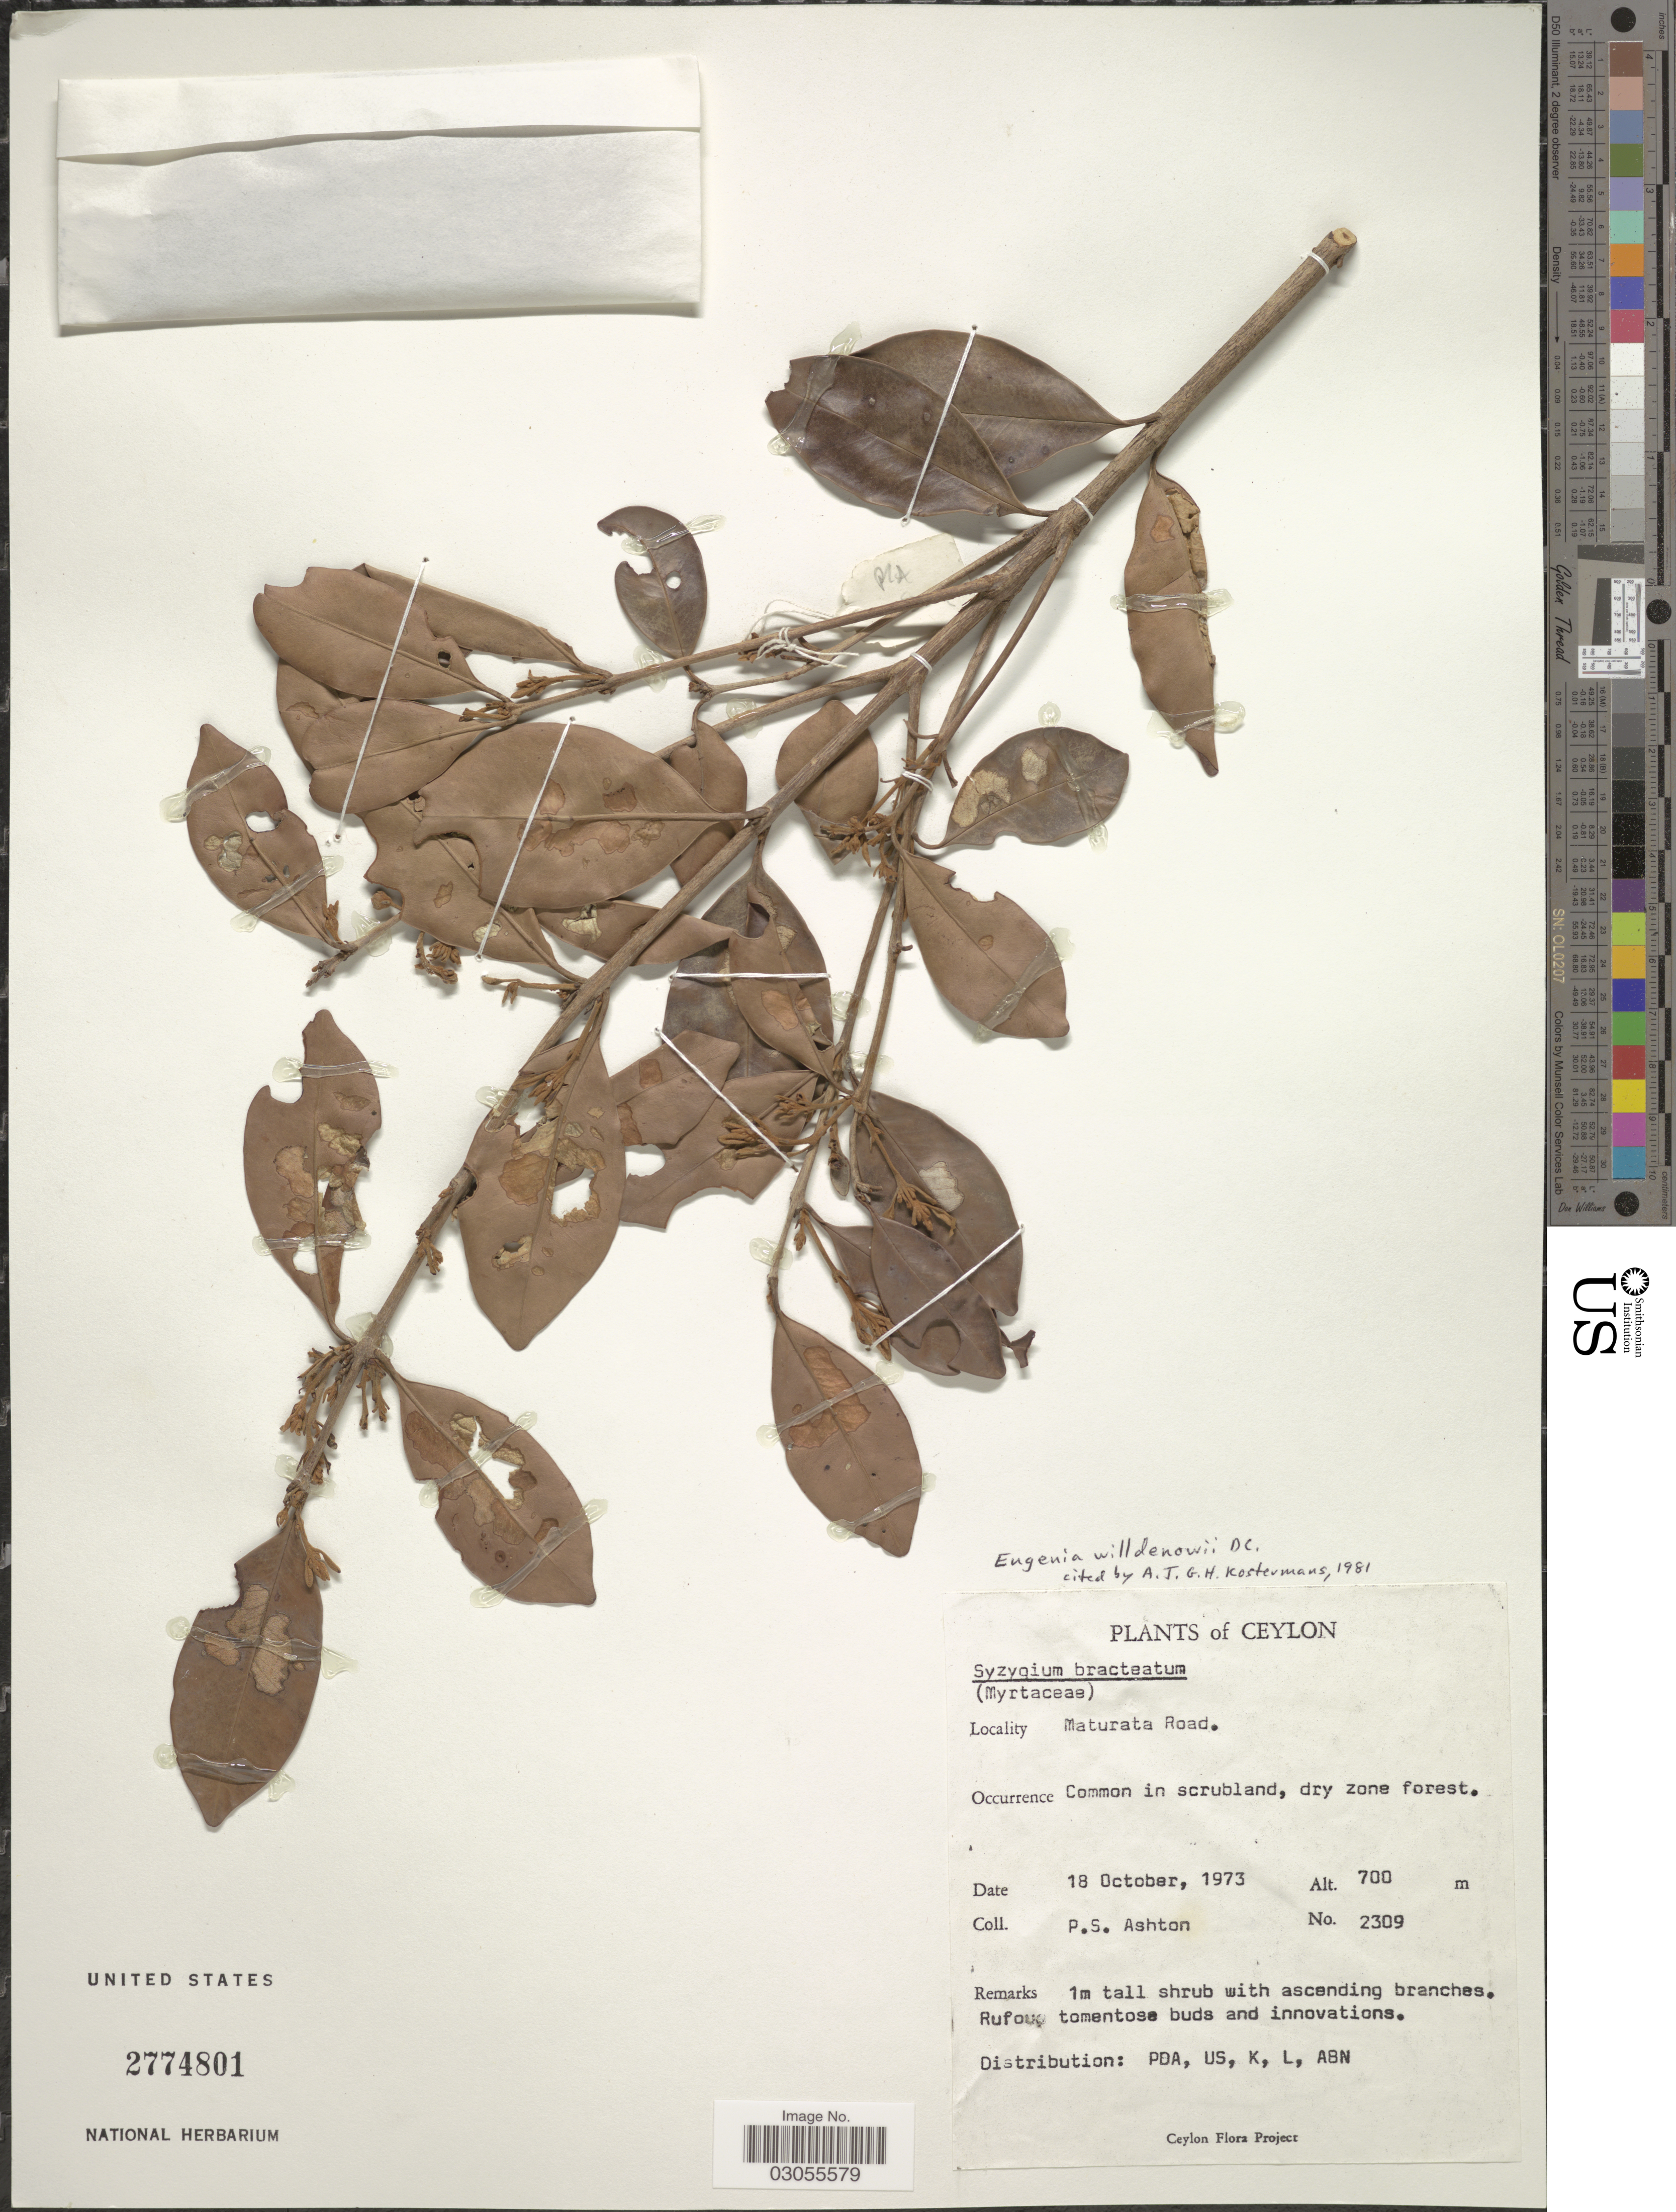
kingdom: Plantae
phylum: Tracheophyta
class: Magnoliopsida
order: Myrtales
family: Myrtaceae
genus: Eugenia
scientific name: Eugenia willdenowii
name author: Nied.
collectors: P. S. Ashton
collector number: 2309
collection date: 1973-10-18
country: Sri Lanka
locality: Ceylon. Maturata road.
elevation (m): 700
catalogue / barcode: US 2774801